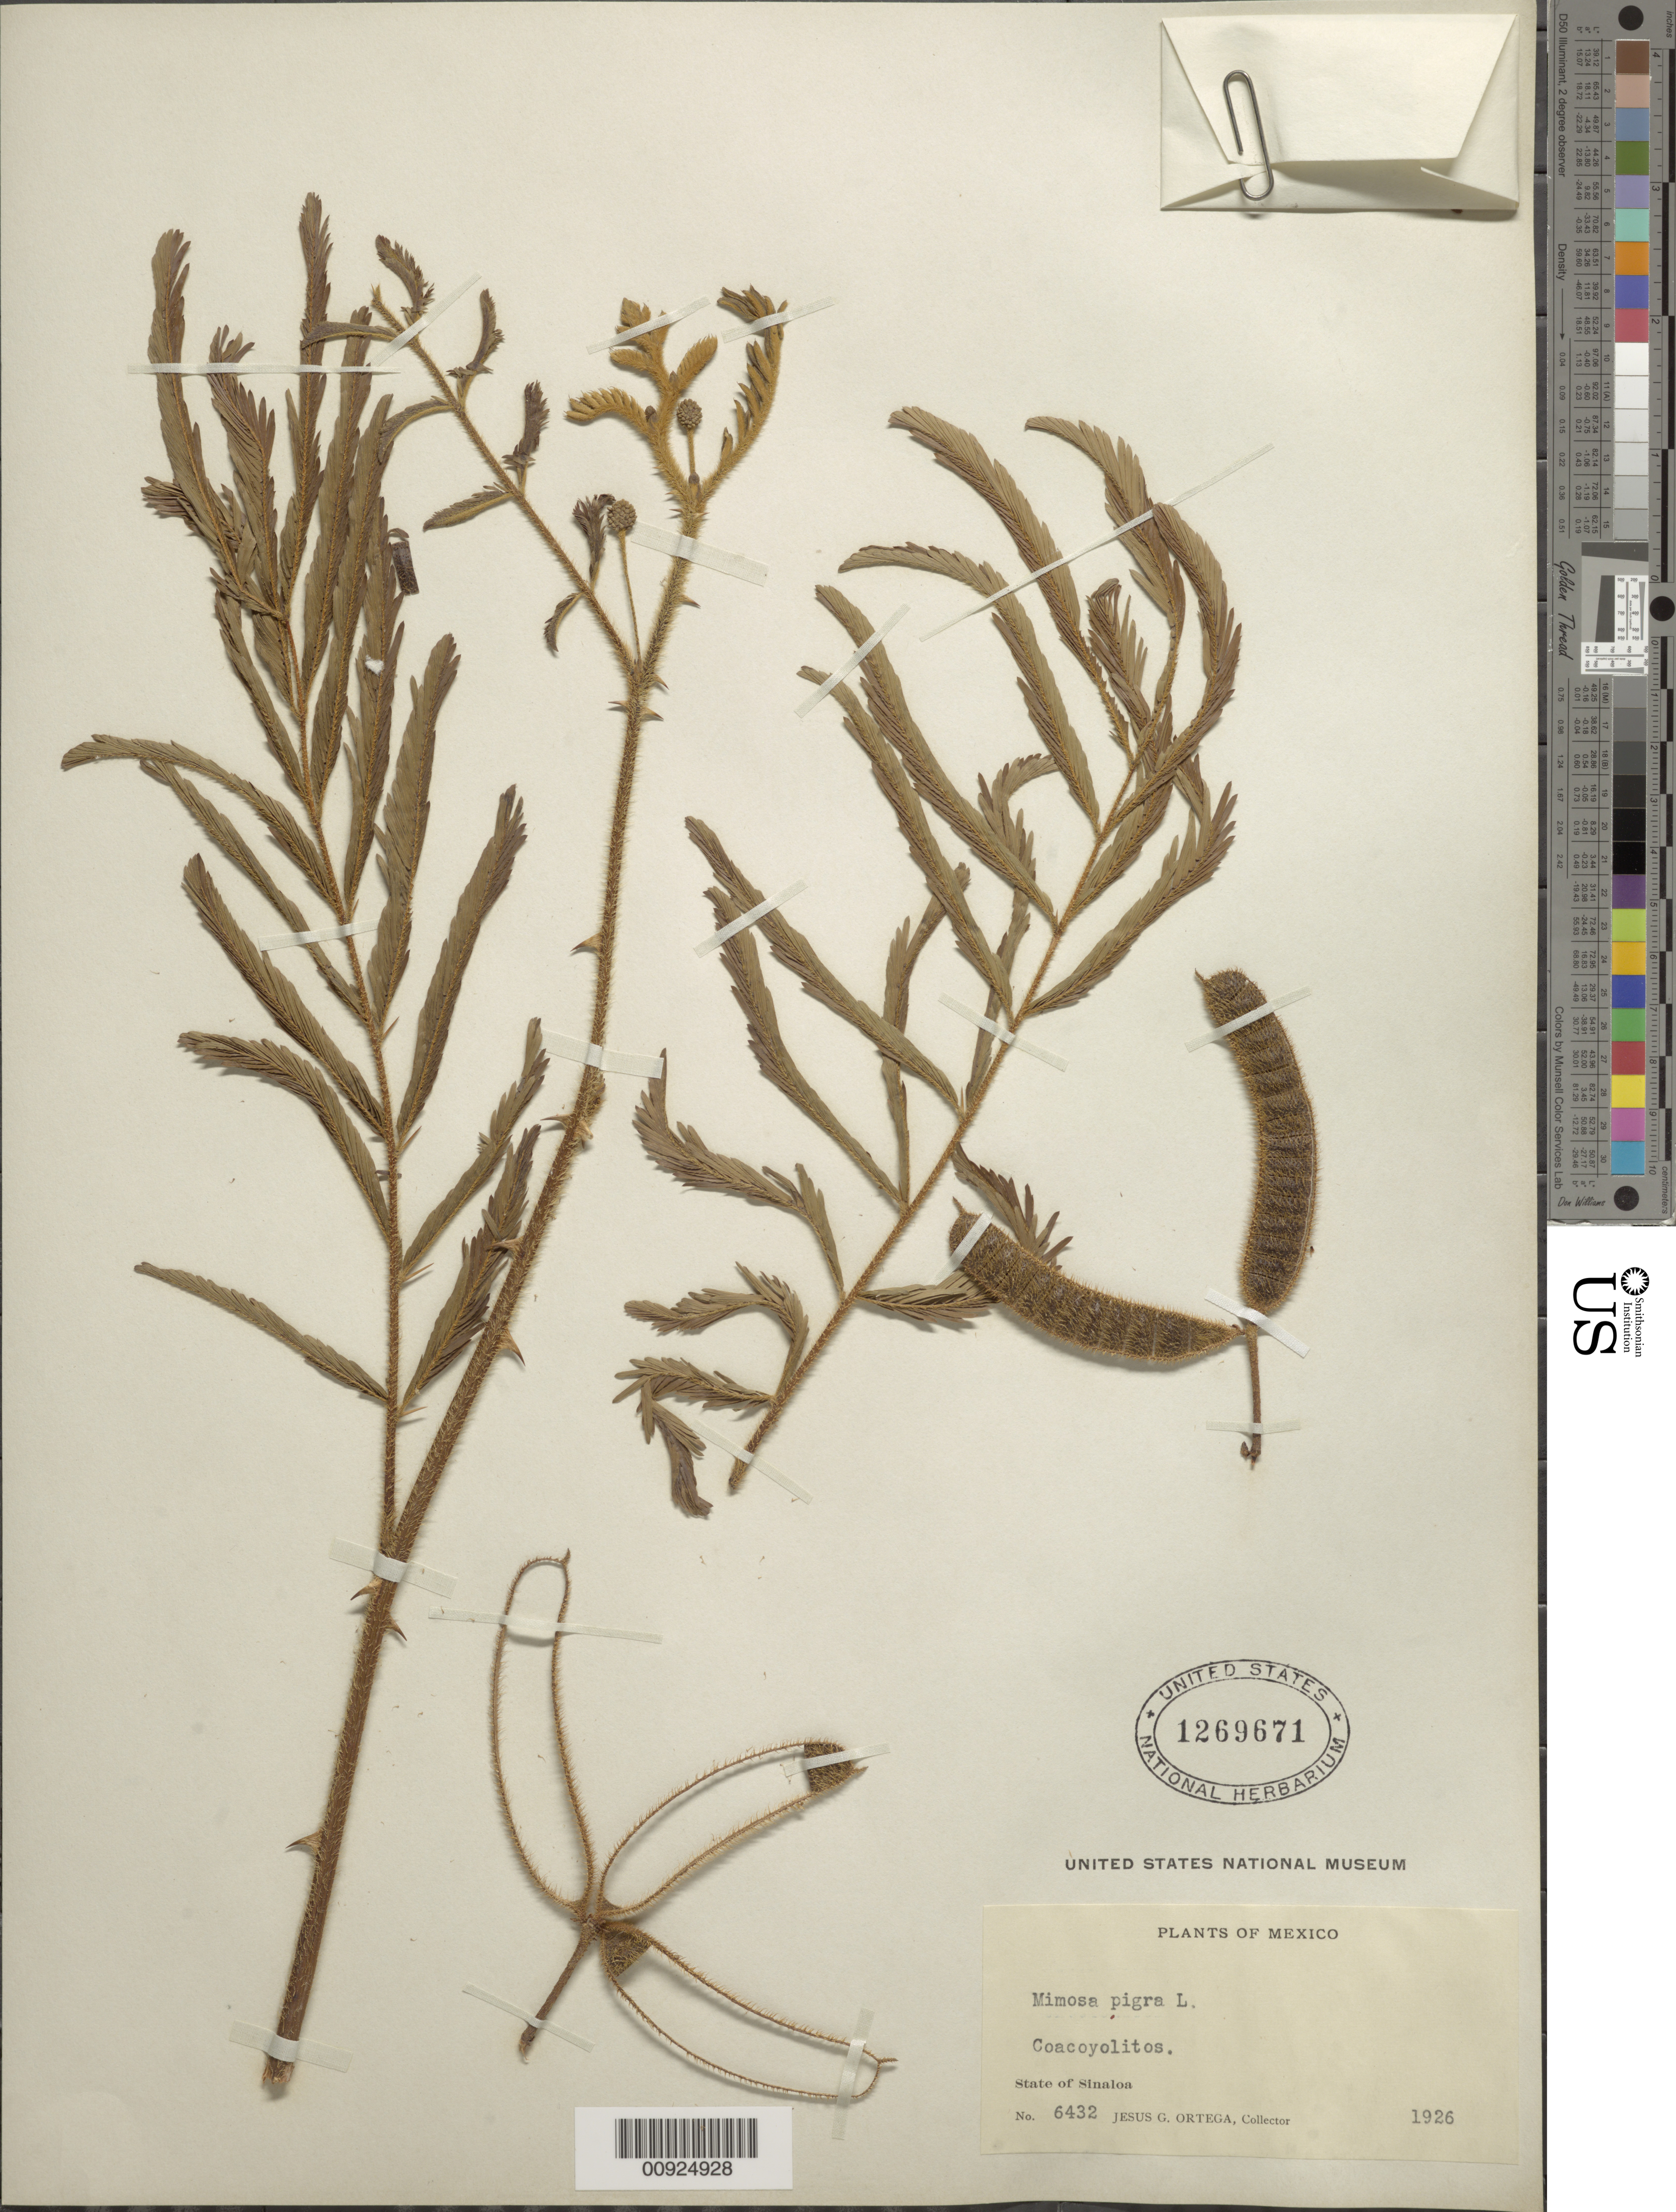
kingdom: Plantae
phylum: Tracheophyta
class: Magnoliopsida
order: Fabales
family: Fabaceae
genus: Mimosa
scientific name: Mimosa pigra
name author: L.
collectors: J. Ortega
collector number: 6432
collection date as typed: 1926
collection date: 1926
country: Mexico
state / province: Sinaloa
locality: Coacoyolitos, State of Sinaloa.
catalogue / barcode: US 1269671